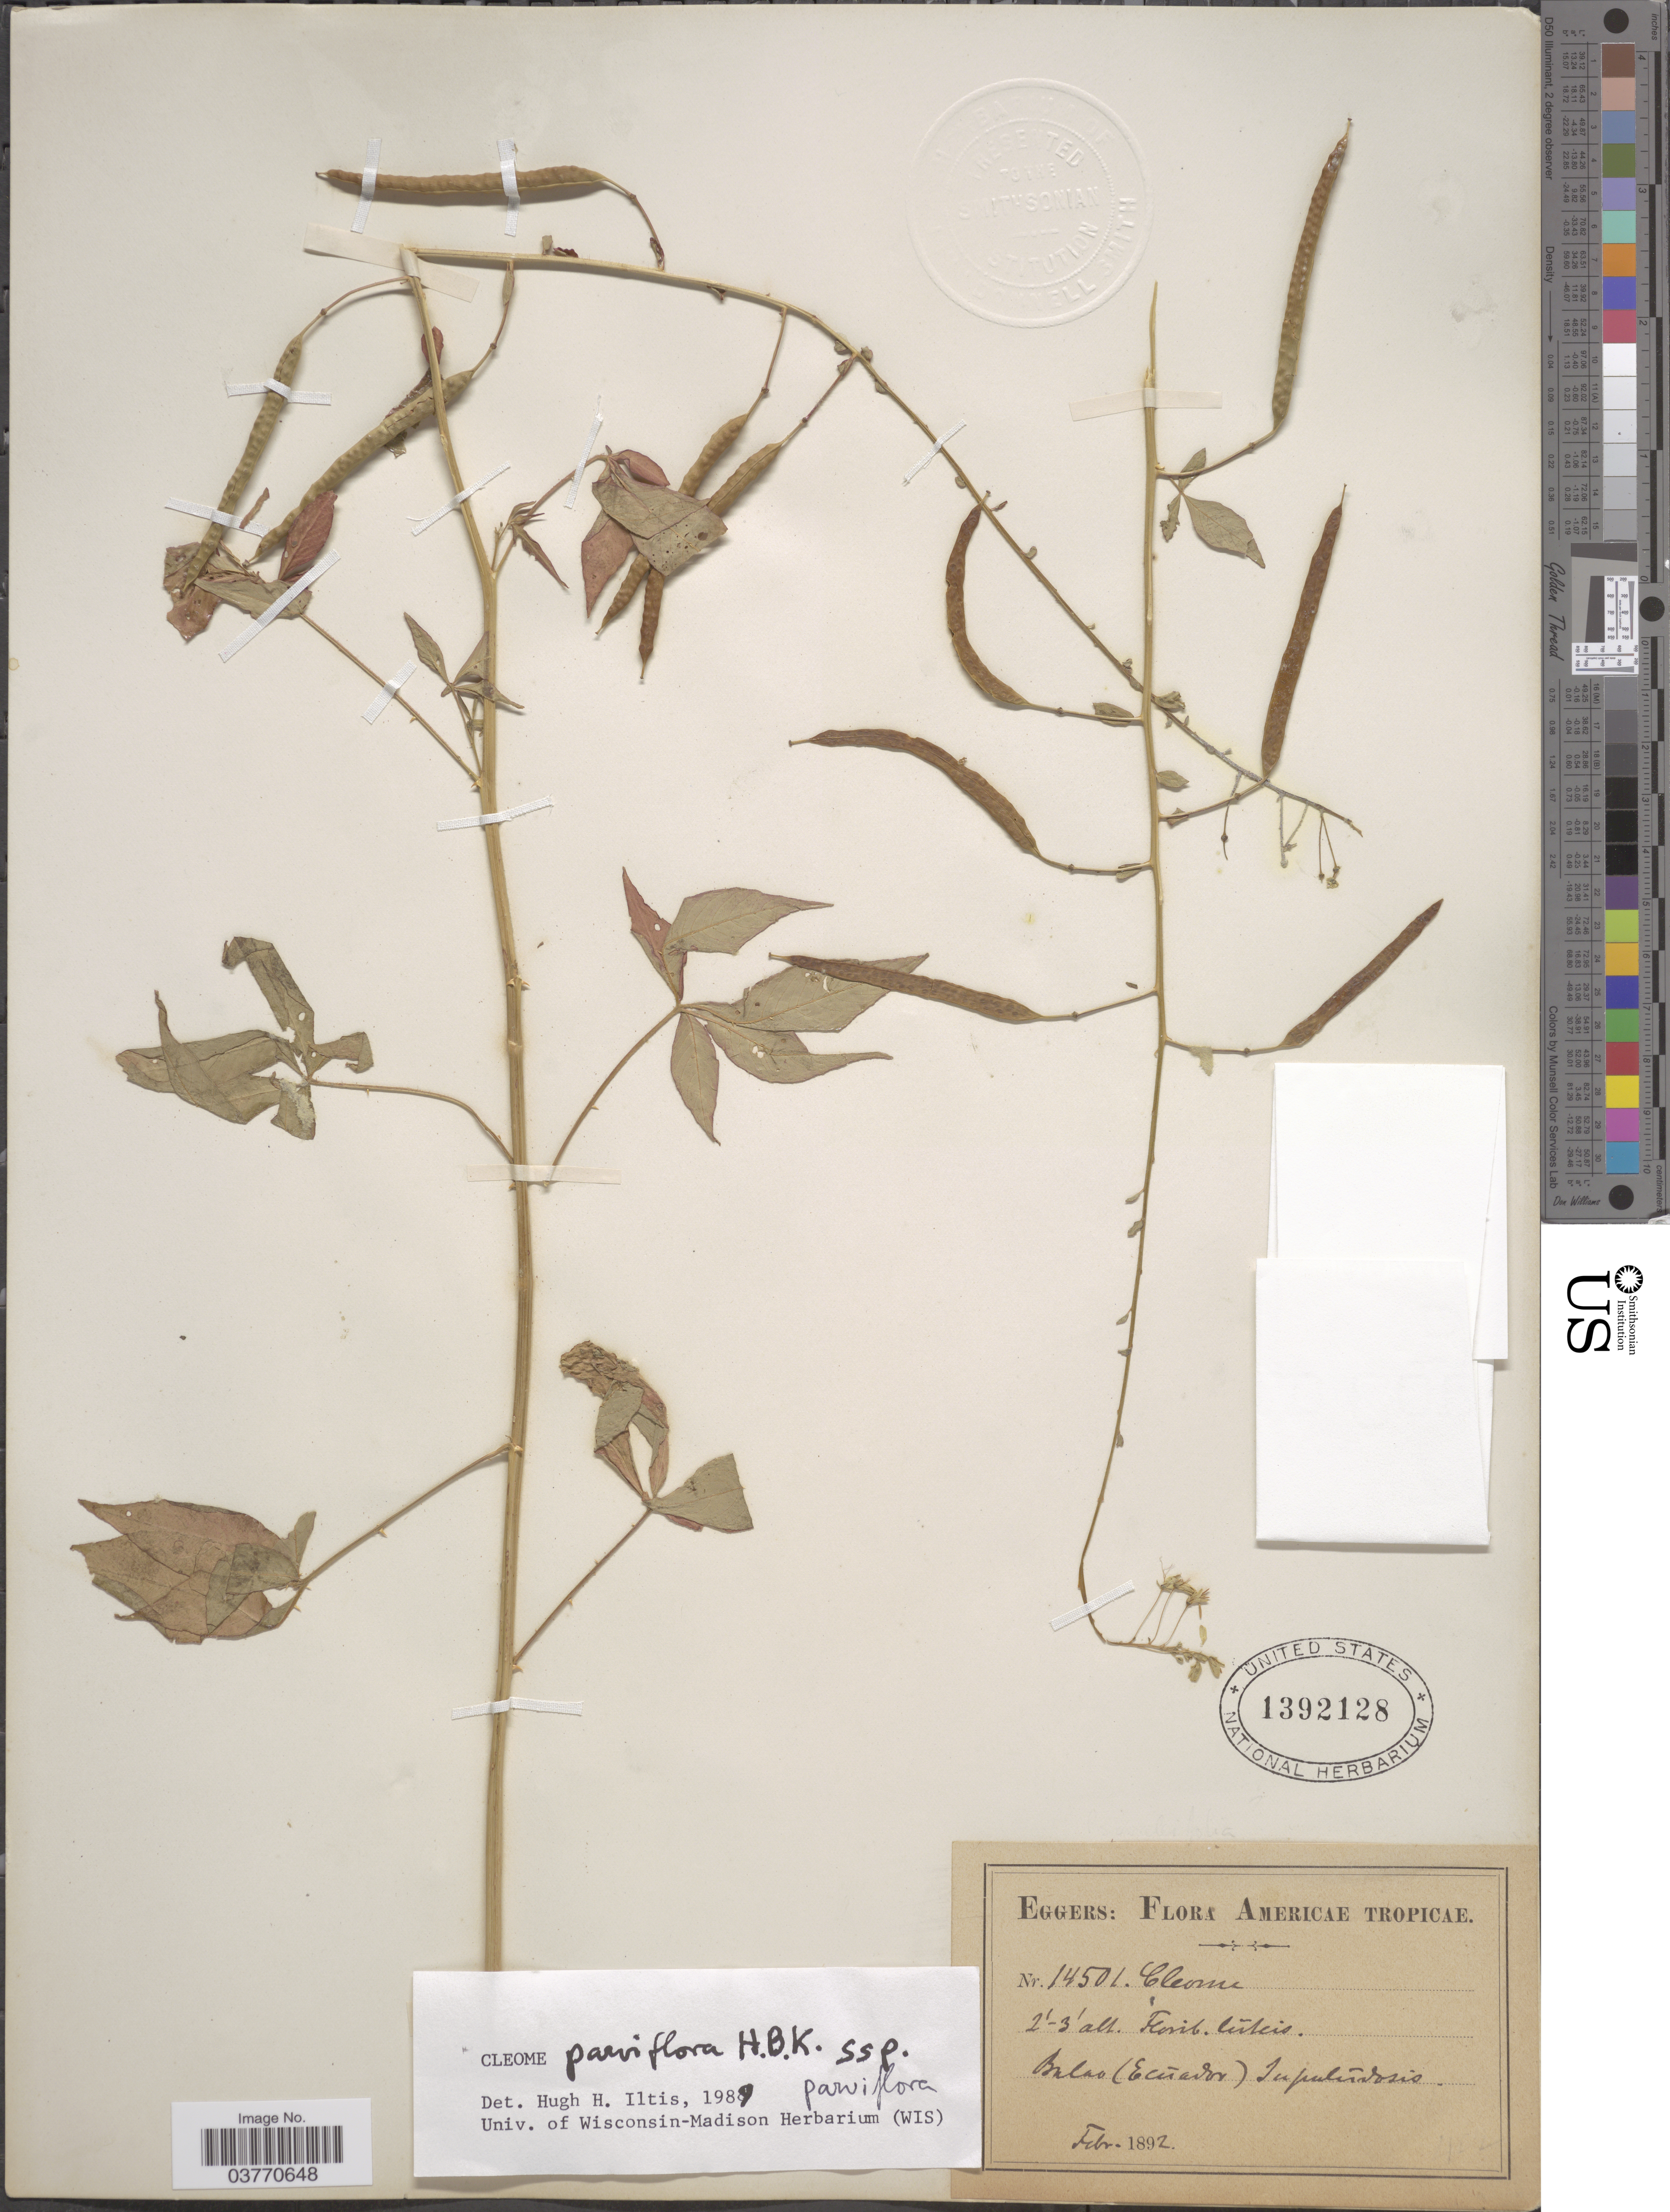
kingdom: Plantae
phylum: Tracheophyta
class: Magnoliopsida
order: Brassicales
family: Cleomaceae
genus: Tarenaya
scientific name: Tarenaya parviflora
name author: (Kunth) Iltis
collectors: -. Eggers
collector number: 14501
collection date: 1892-02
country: Ecuador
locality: Americae Tropicae. Balao (Ecúador).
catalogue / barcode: US 1392128